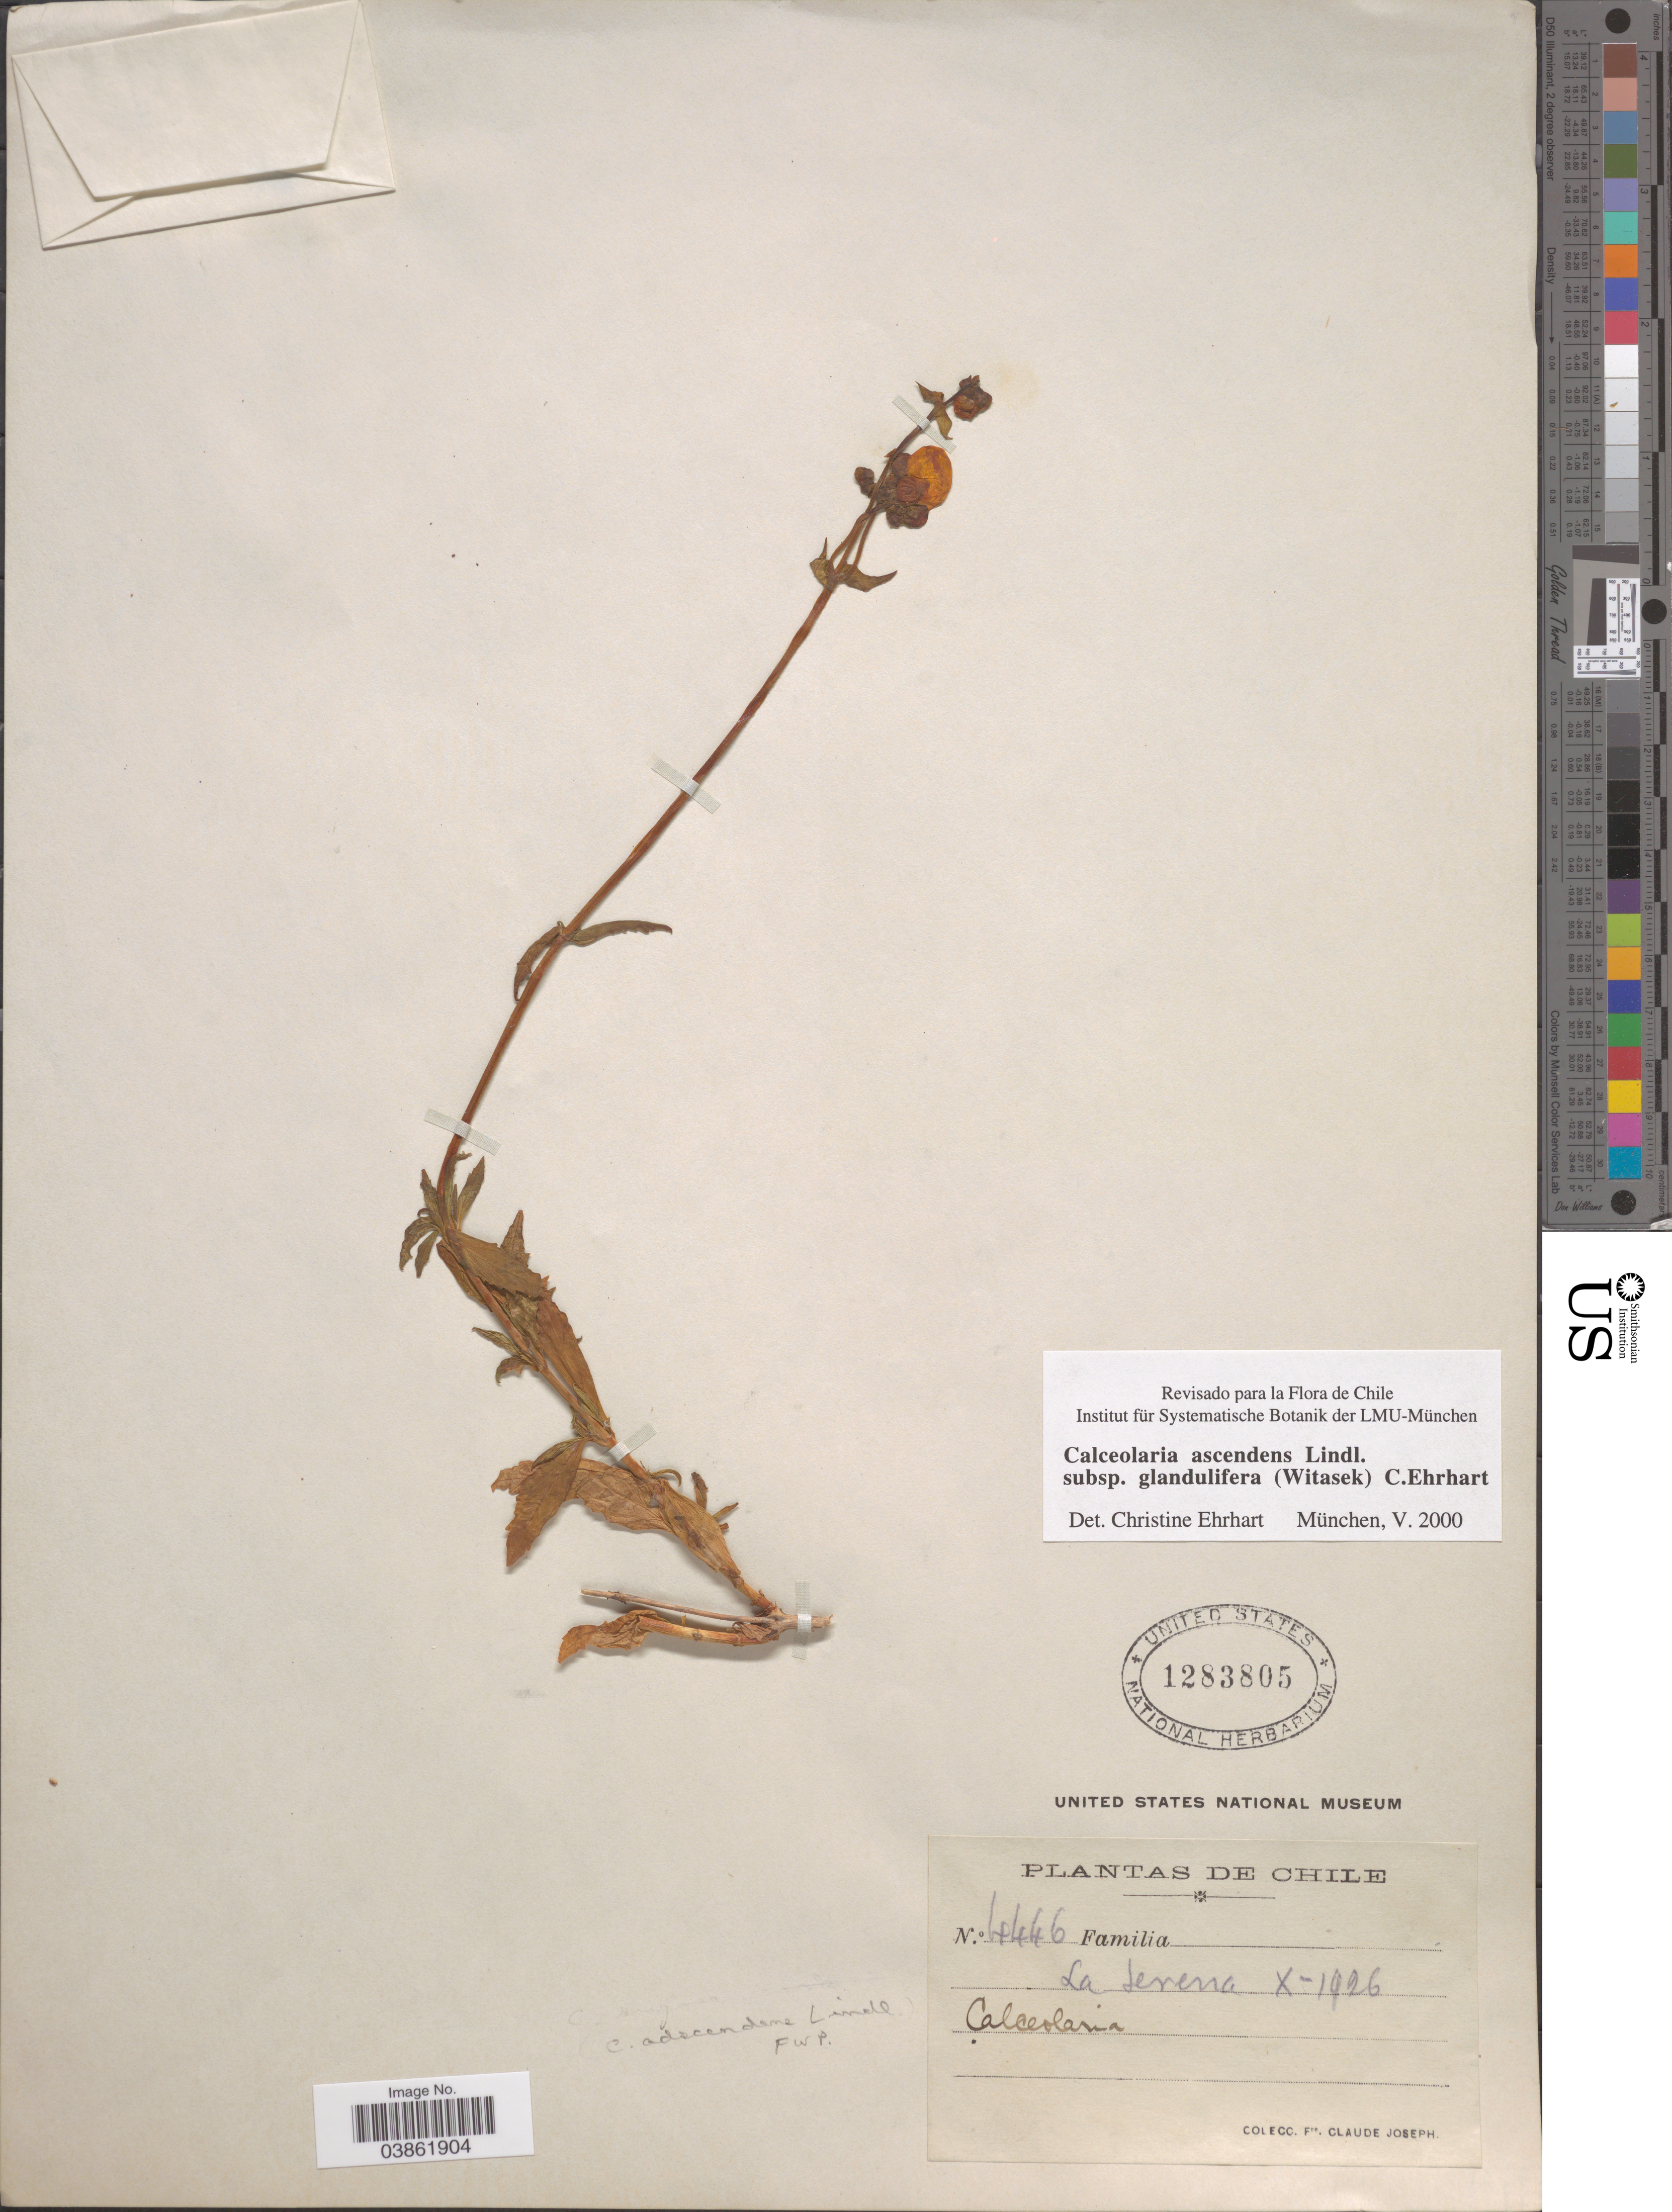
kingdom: Plantae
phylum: Tracheophyta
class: Magnoliopsida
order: Lamiales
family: Calceolariaceae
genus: Calceolaria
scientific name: Calceolaria ascendens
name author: Lindl.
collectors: Bro. Claude-Joseph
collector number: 4446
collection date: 1926-10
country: Chile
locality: La Serena.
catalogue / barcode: US 1283805